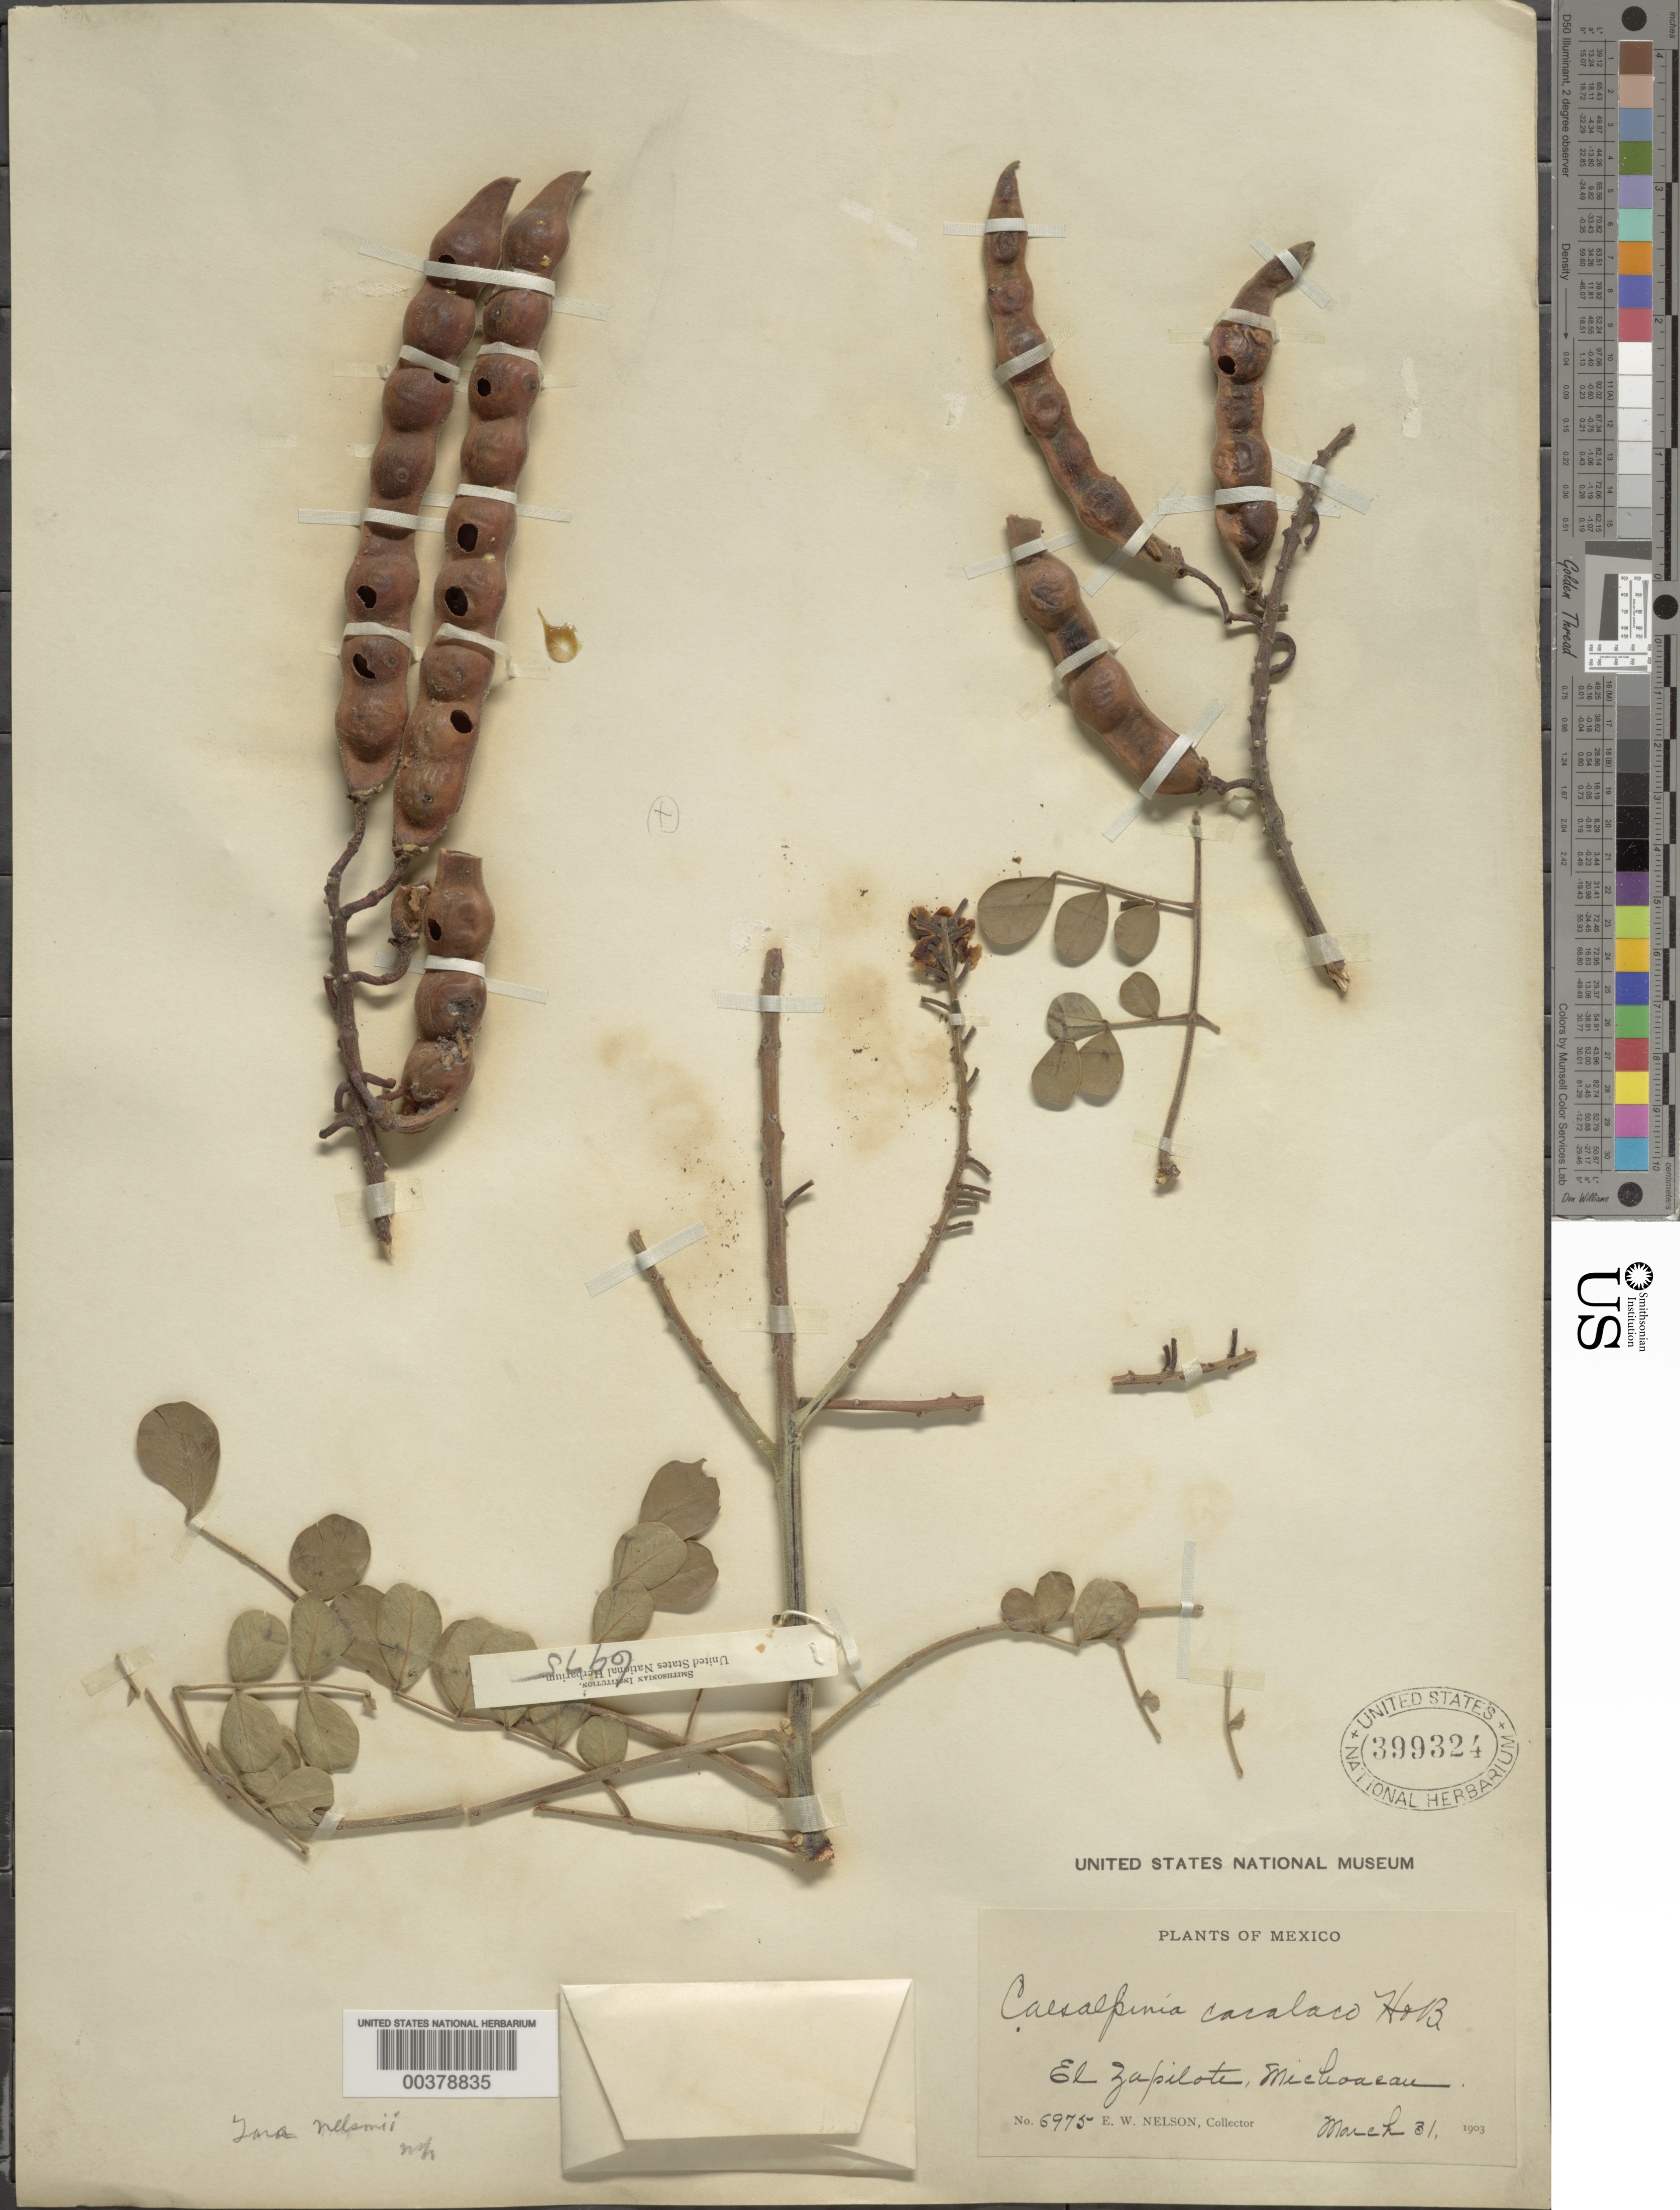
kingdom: Plantae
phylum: Tracheophyta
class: Magnoliopsida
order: Fabales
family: Fabaceae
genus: Tara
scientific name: Tara cacalaco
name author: (Bonpl.) Molinari & Sánchez Och.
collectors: E. W. Nelson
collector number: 6975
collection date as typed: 31 Mar 1903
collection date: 1903-03-31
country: Mexico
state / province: Michoacán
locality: El Zapilote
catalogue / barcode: US 399324